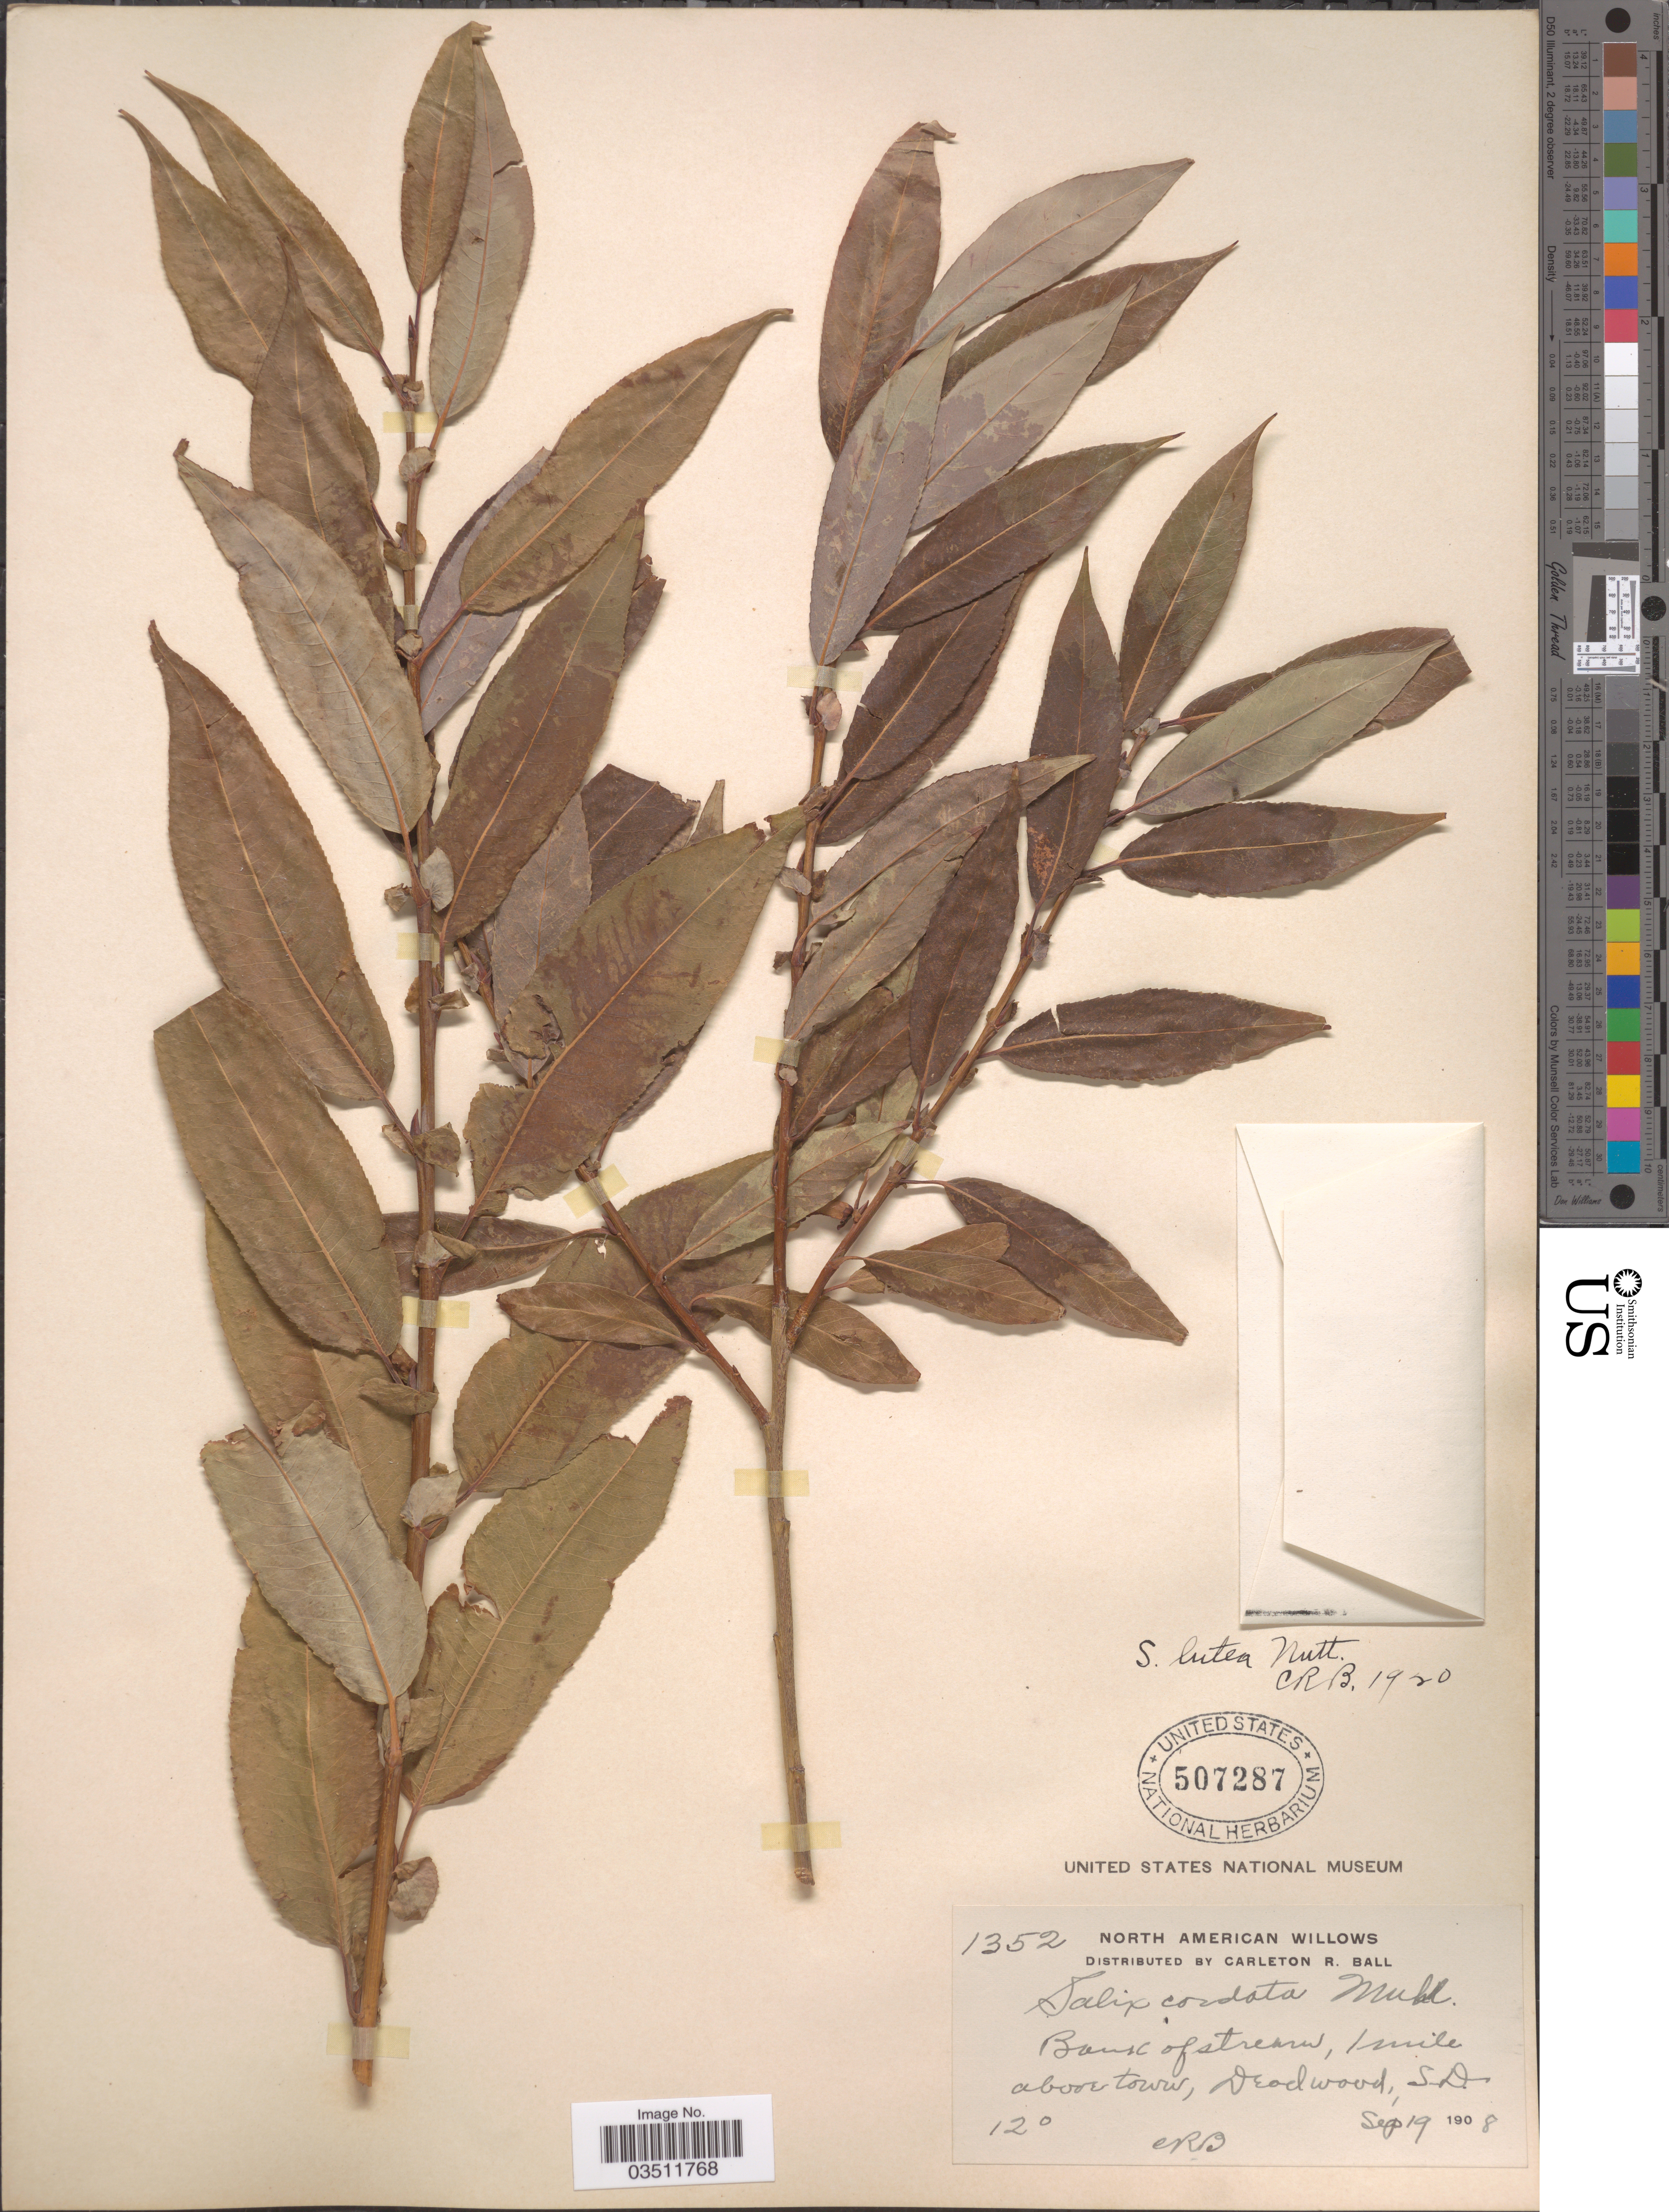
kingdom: Plantae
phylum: Tracheophyta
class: Magnoliopsida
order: Malpighiales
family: Salicaceae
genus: Salix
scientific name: Salix lutea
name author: Nutt.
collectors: C. R. Ball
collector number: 1352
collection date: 1908-09-19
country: United States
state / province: South Dakota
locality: Bank of stream, 1 mile above town, Deadwood.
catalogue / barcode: US 507287